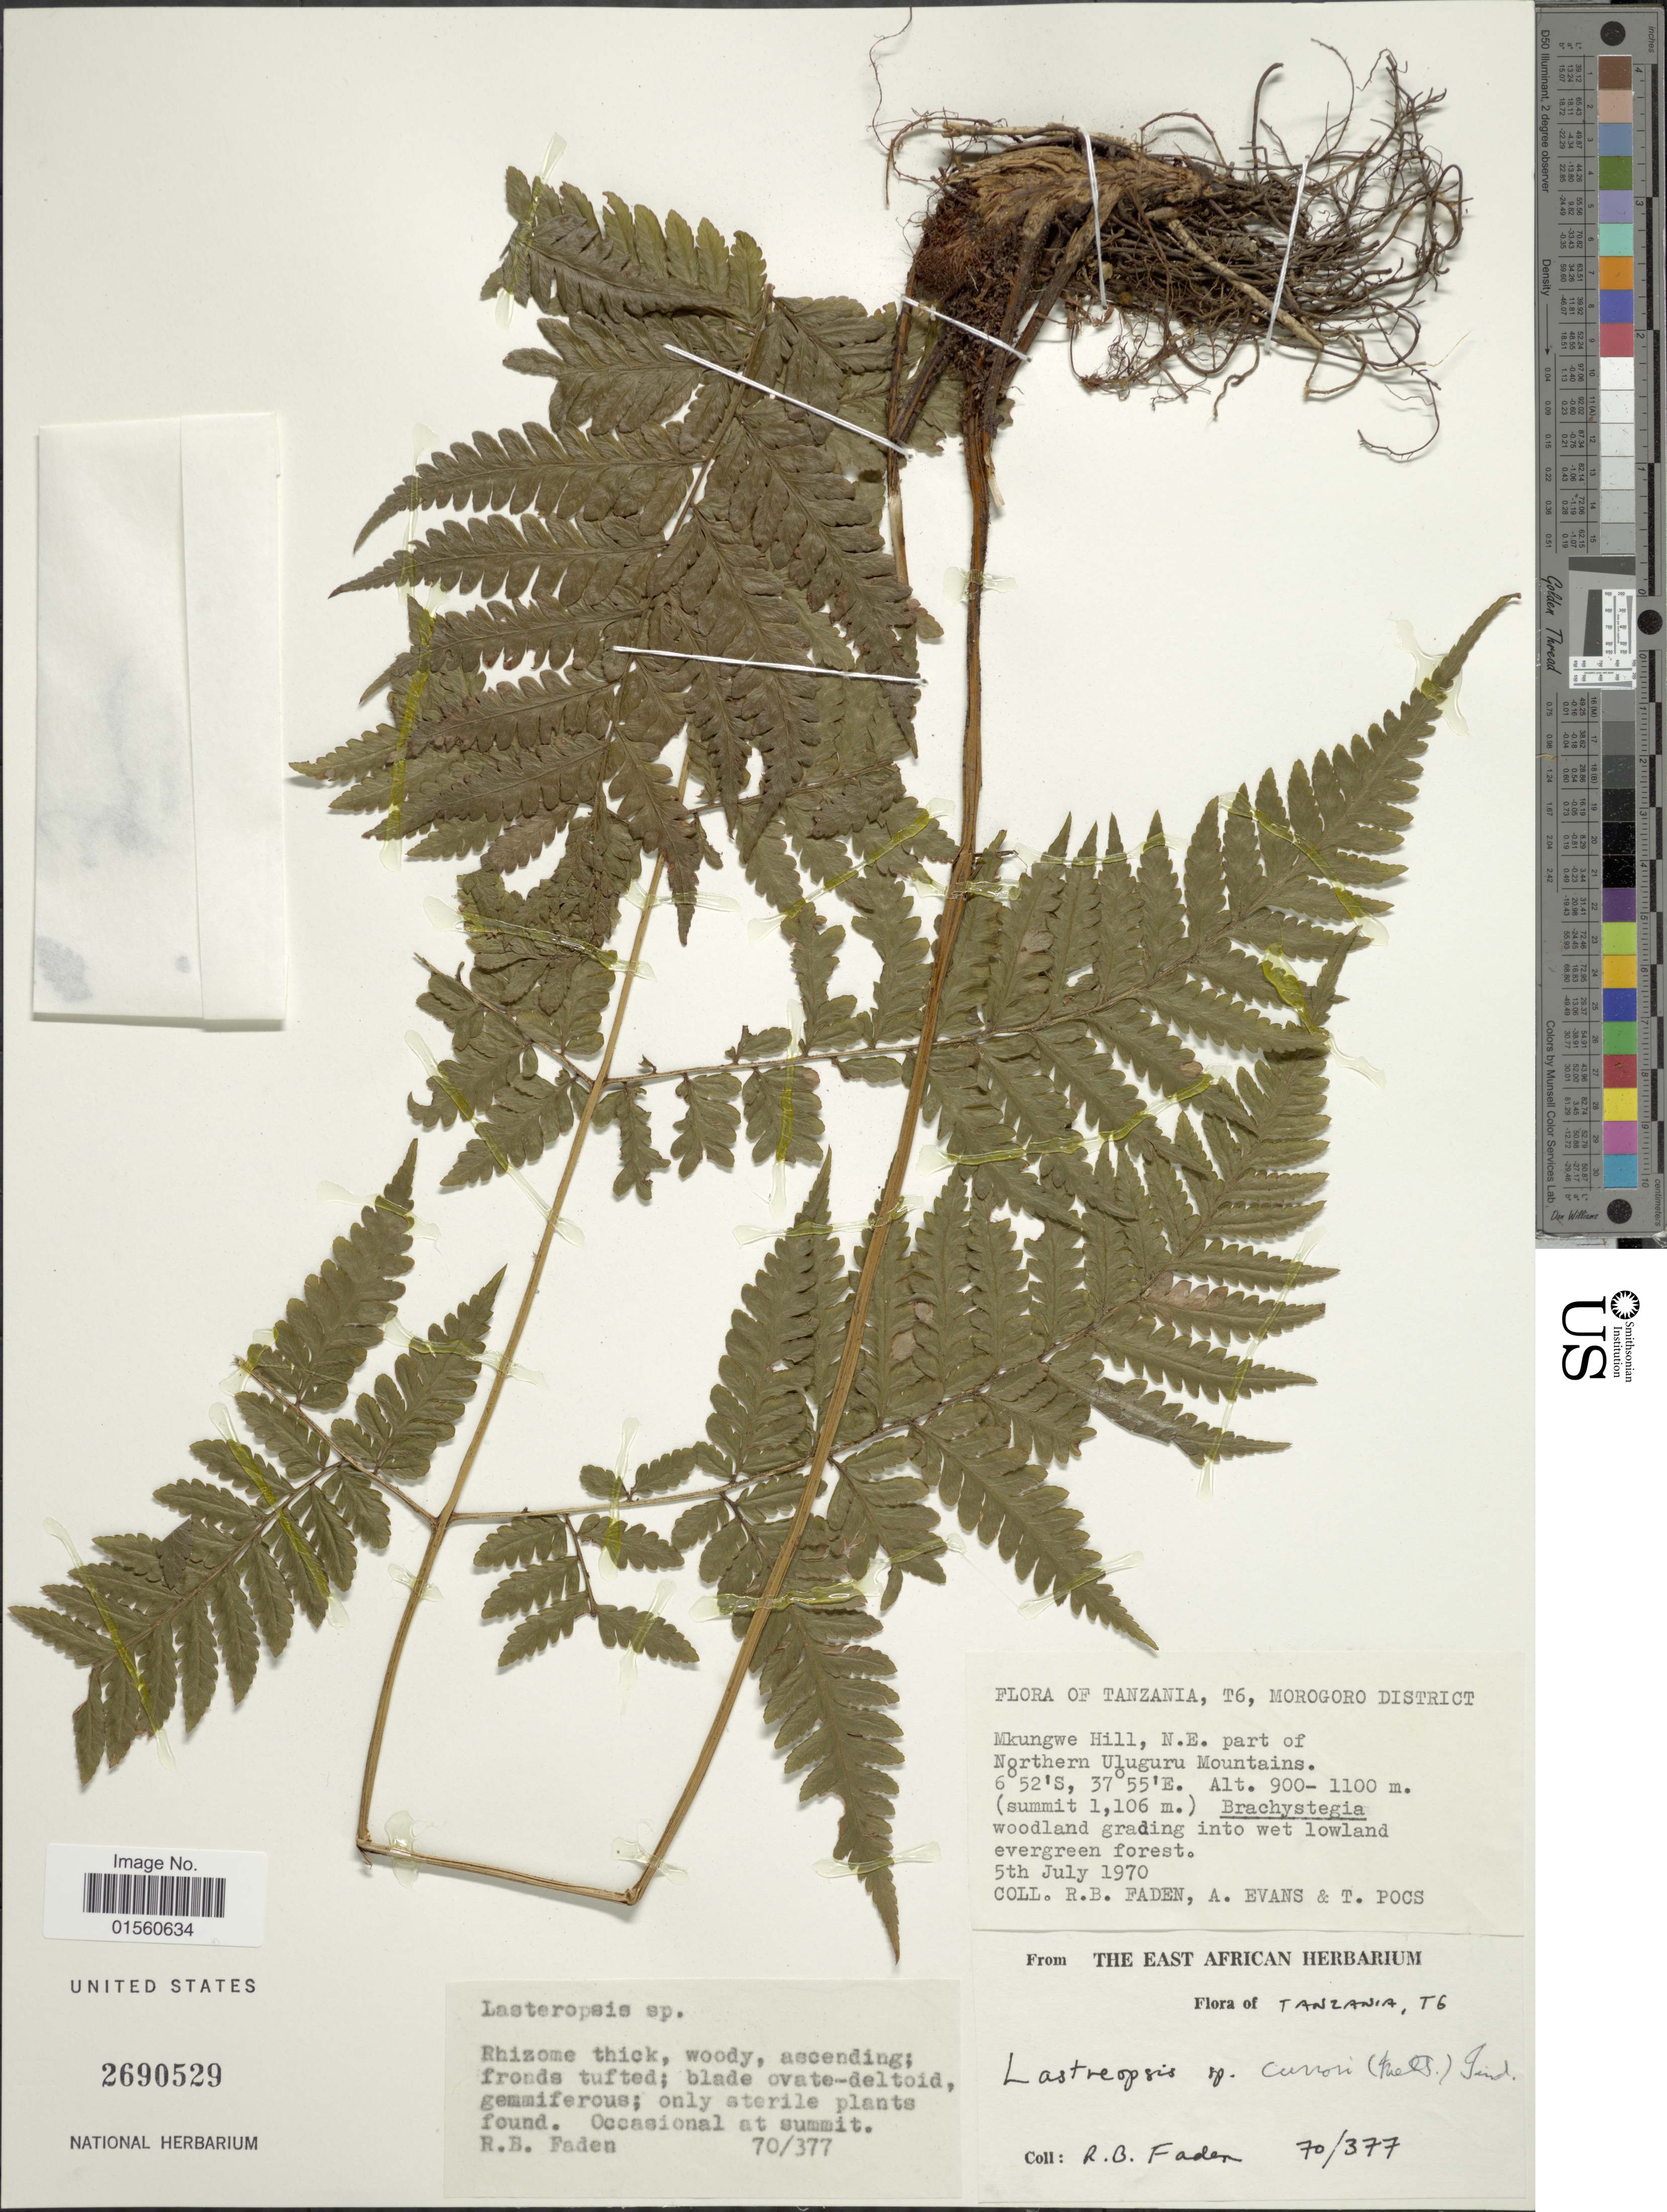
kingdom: Plantae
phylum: Tracheophyta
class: Polypodiopsida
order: Polypodiales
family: Dryopteridaceae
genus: Parapolystichum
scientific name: Parapolystichum currorii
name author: (Mett. ex Kuhn) Rouhan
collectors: R. B. Faden, A. Evans & T. Pocs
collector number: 70/377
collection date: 1970-07-05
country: Tanzania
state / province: Morogoro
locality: Tanzania, T6, Morogoro District, Mkungwe Hill, N.E. part of Northern Uluguru Mountains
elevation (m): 900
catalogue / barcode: US 2690529